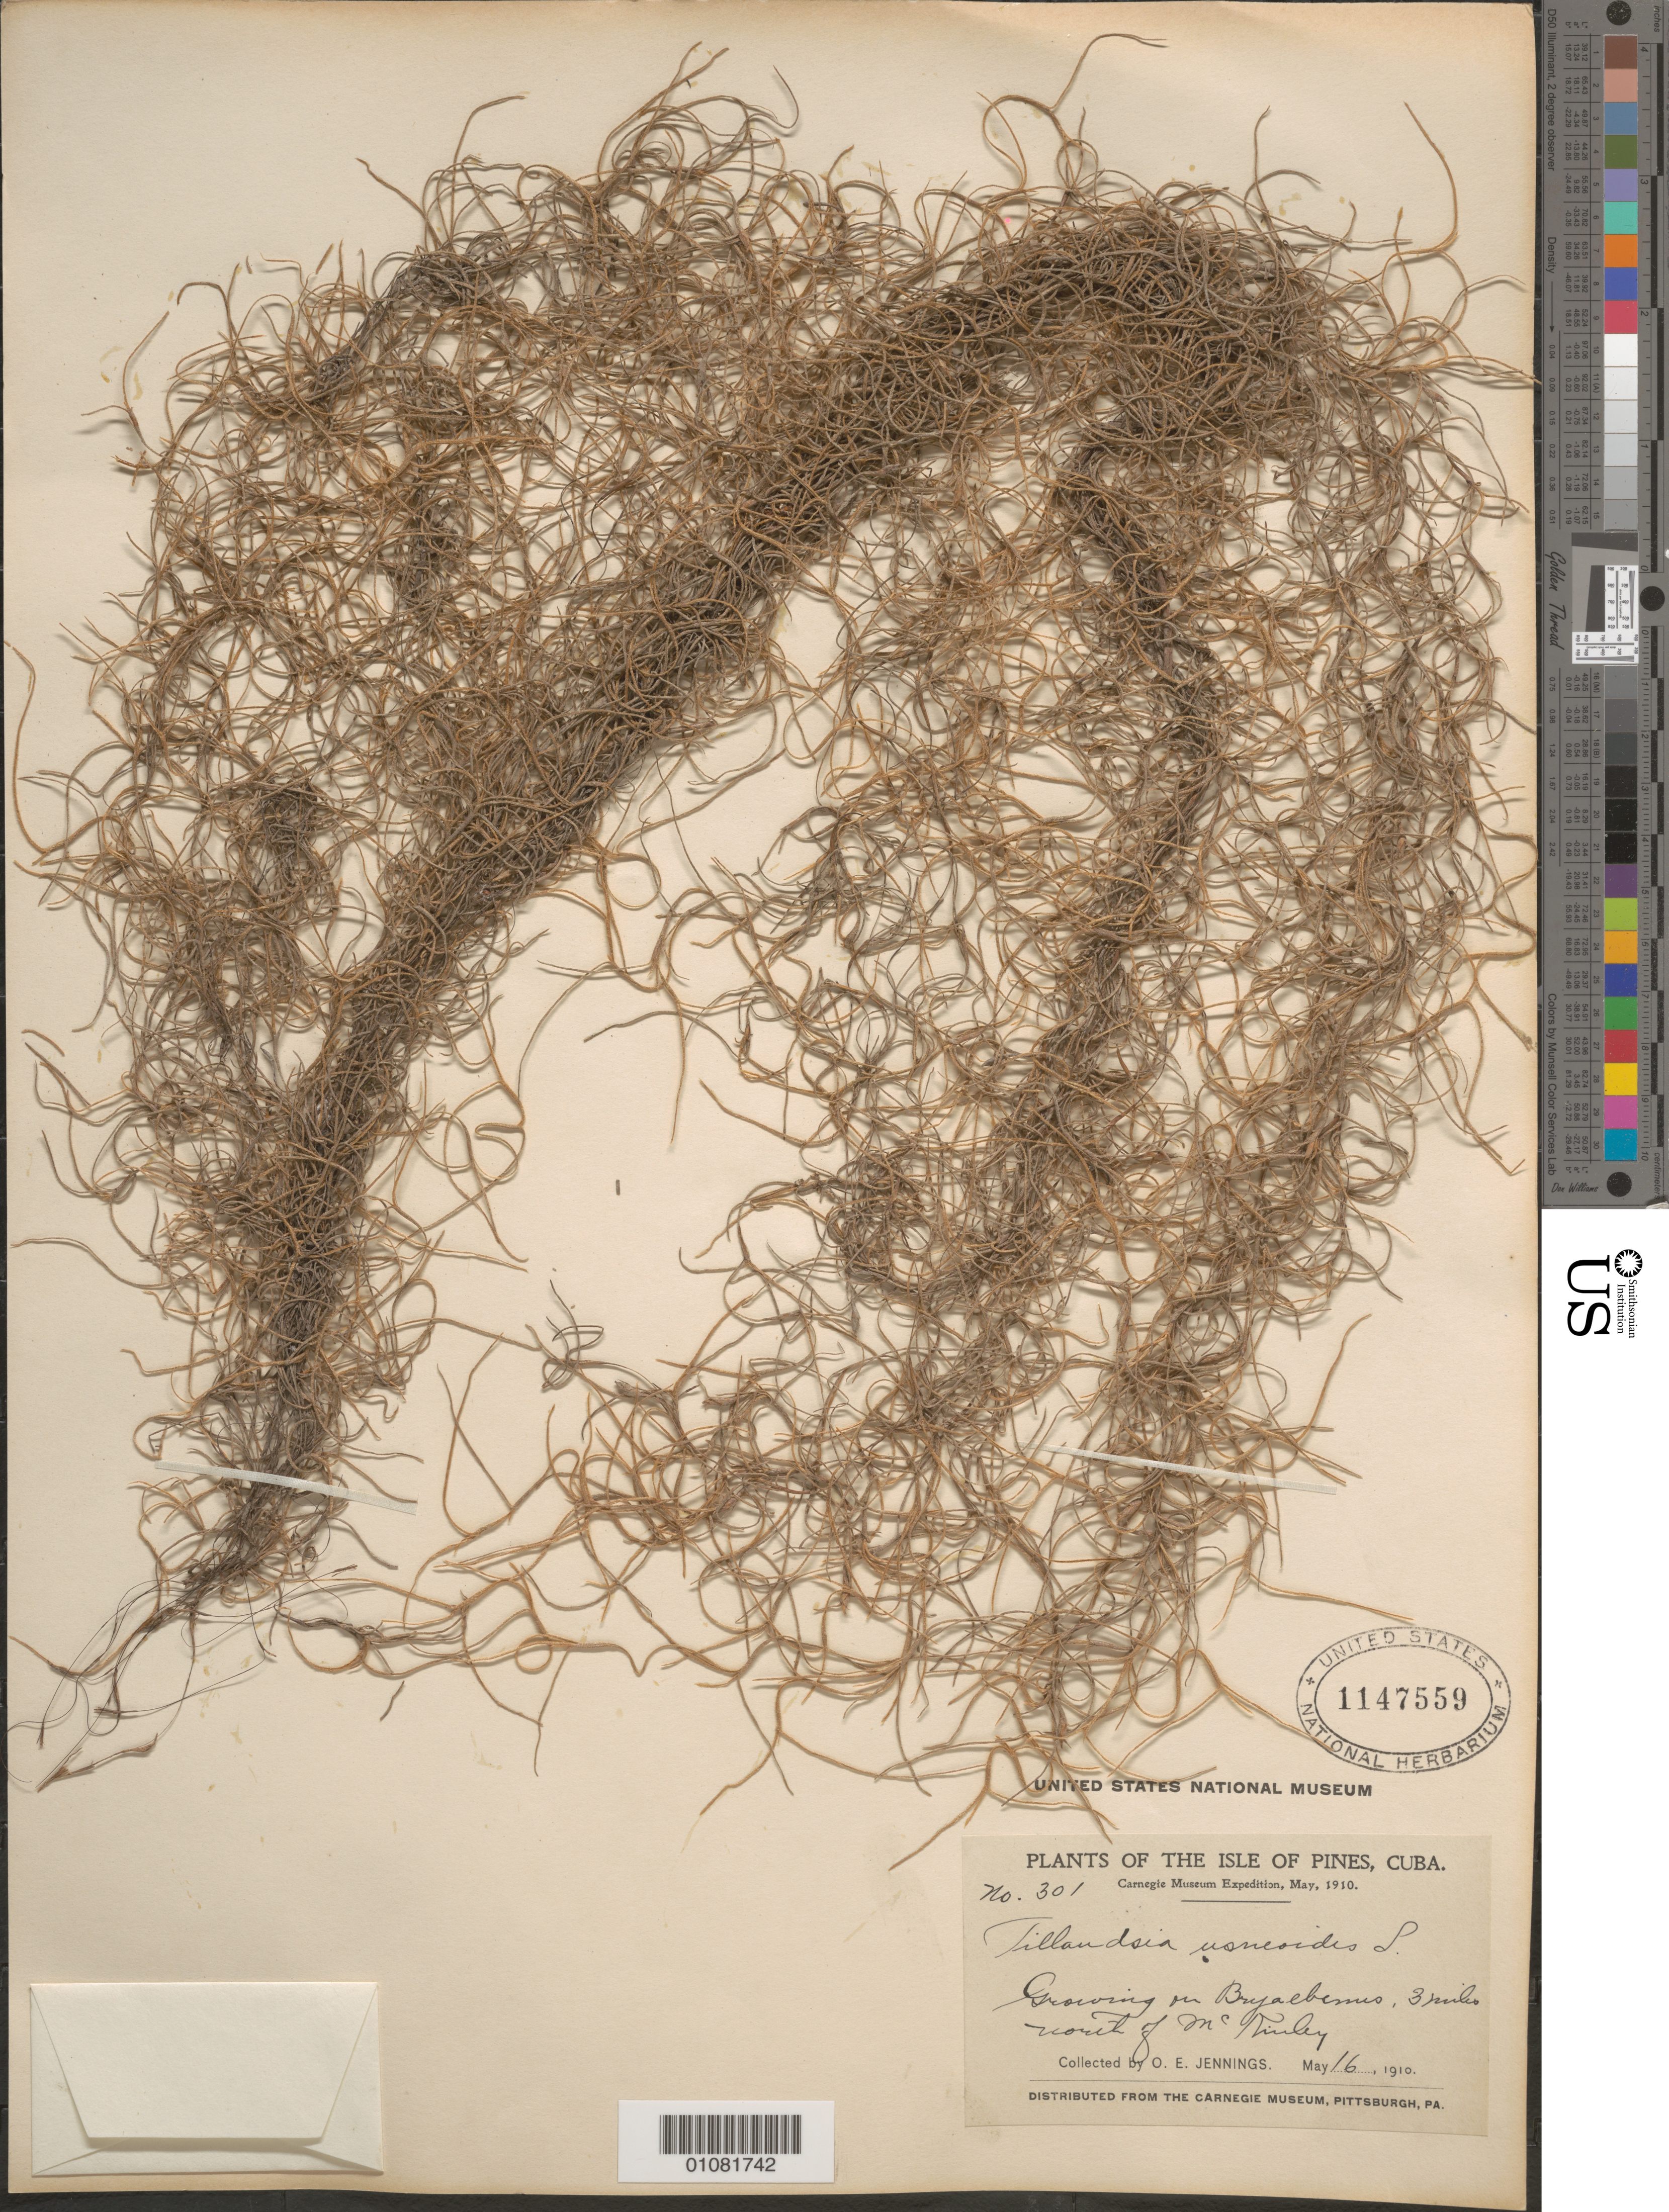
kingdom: Plantae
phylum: Tracheophyta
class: Liliopsida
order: Poales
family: Bromeliaceae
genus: Tillandsia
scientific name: Tillandsia usneoides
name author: (L.) L.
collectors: O. E. Jennings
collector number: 301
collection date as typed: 16 May 1910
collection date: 1910-05-16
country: Cuba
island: Cuba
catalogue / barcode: US 1147559